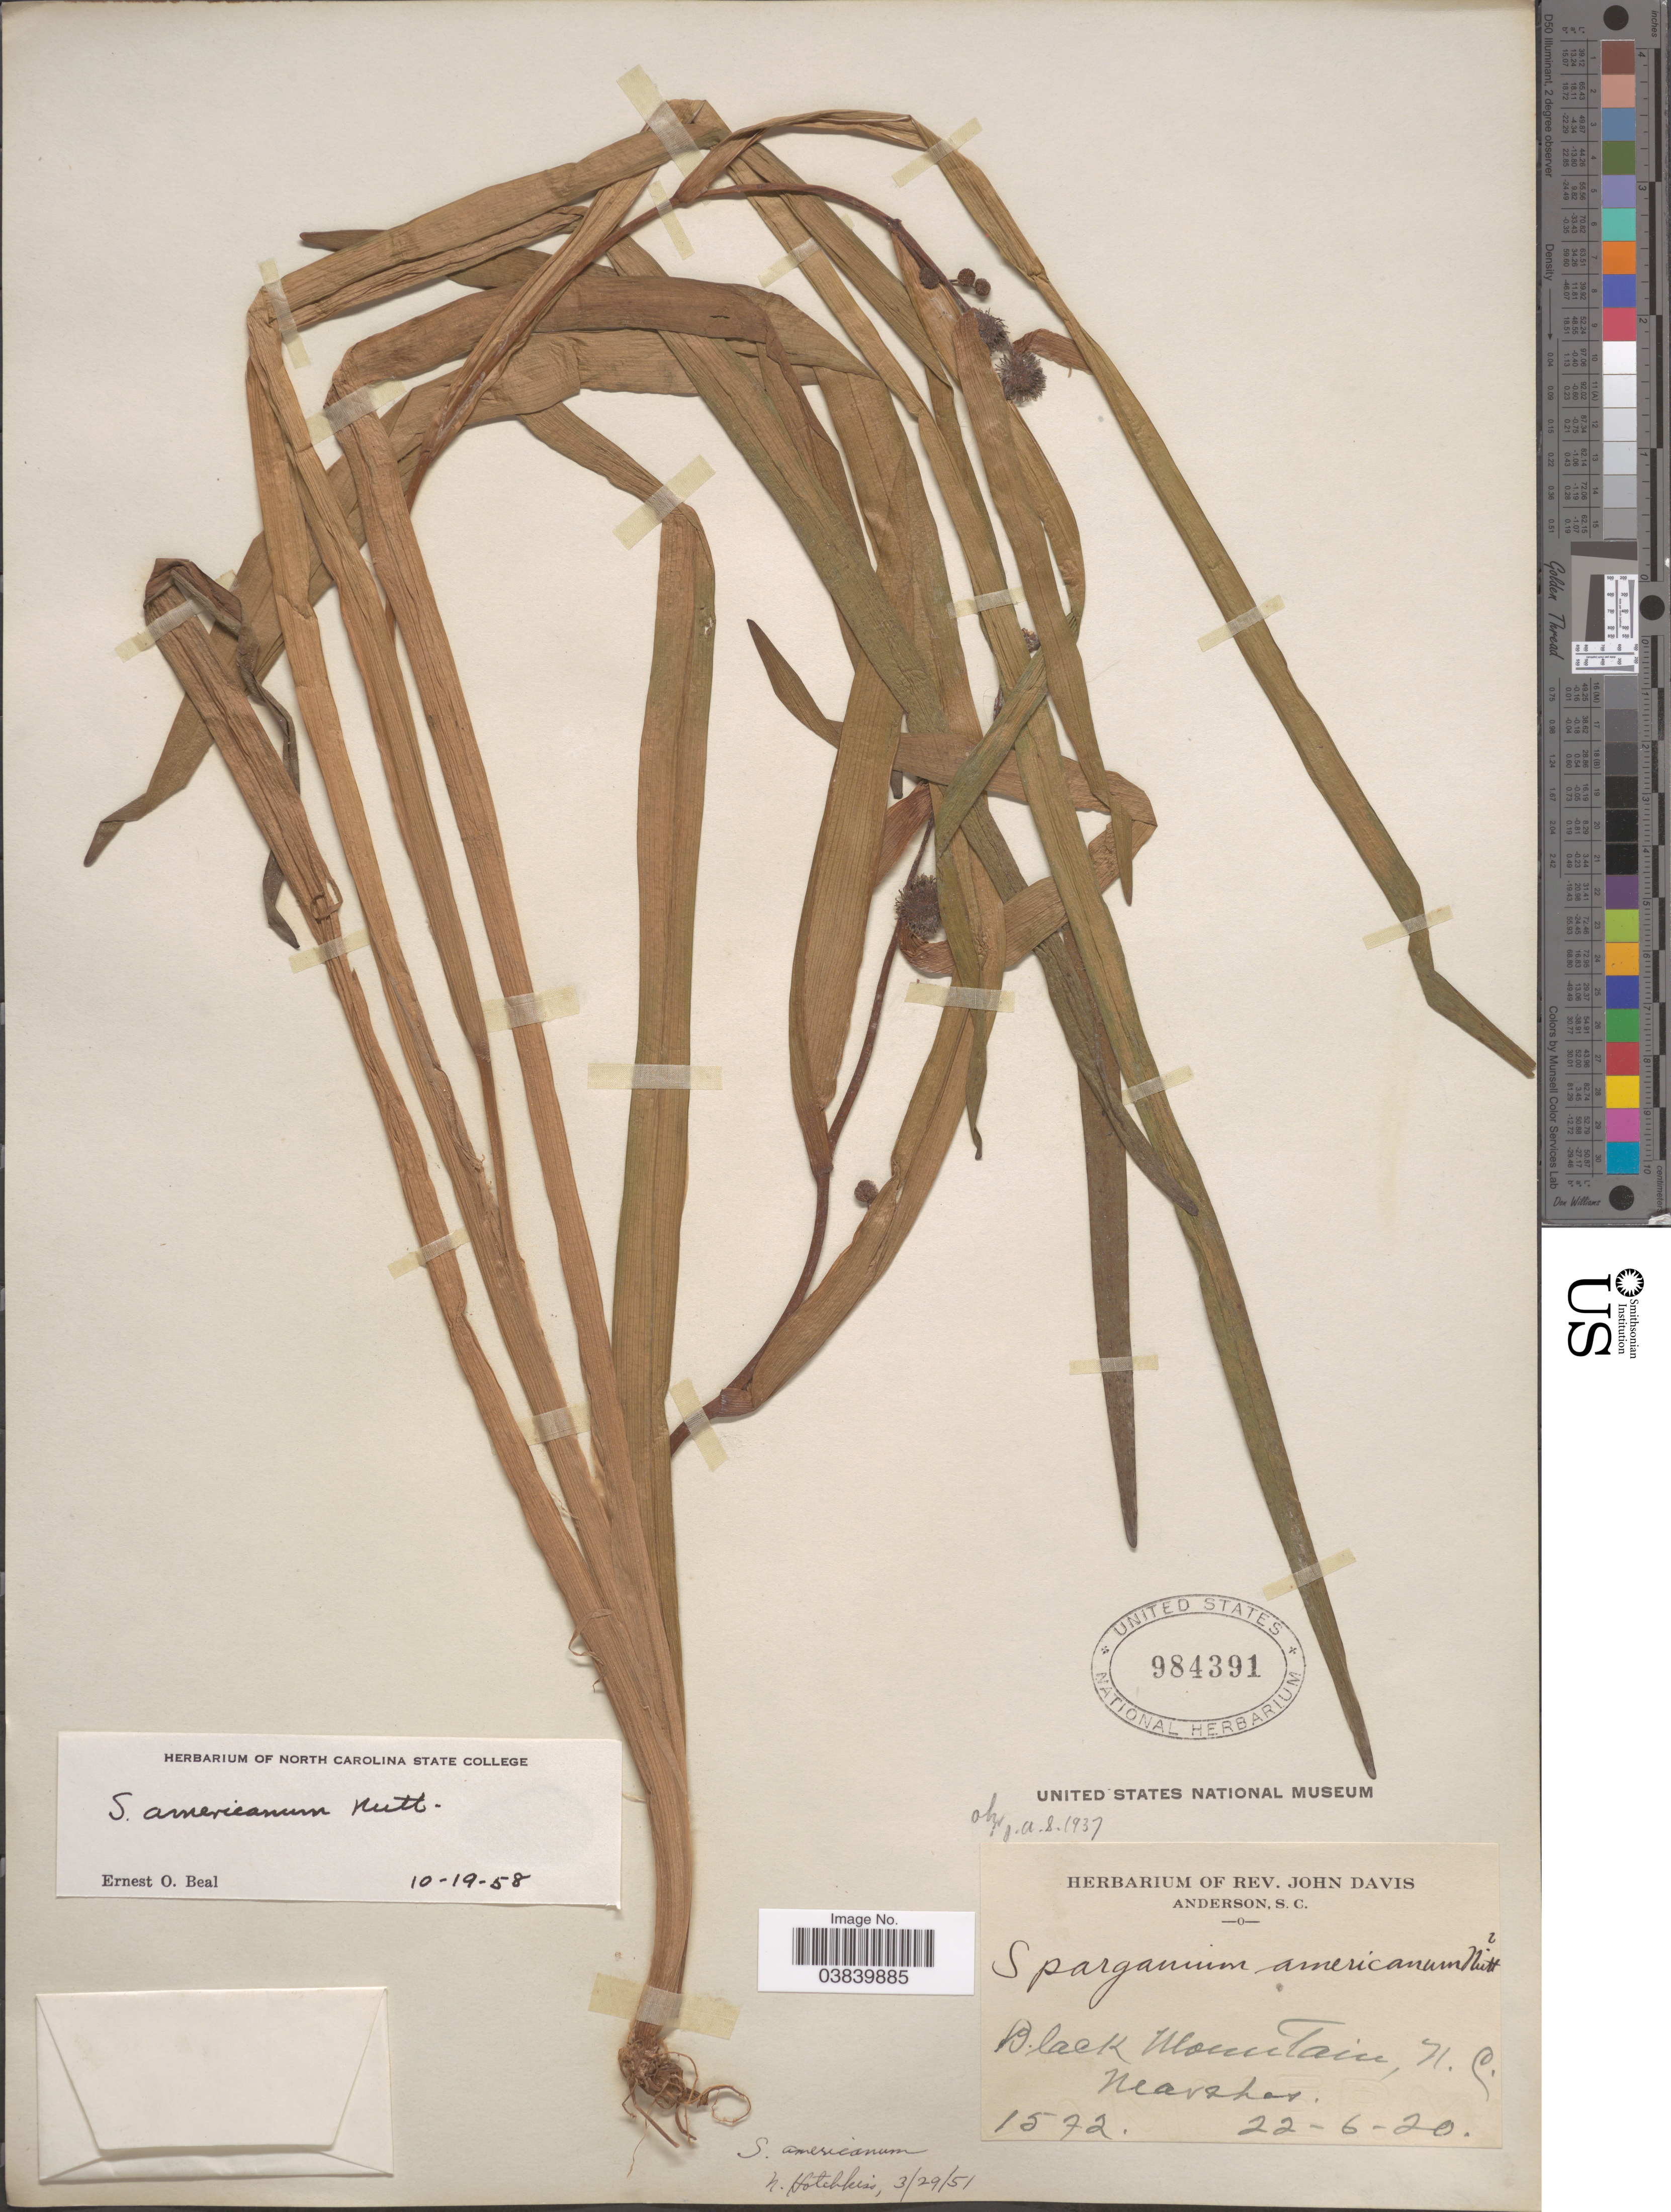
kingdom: Plantae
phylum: Tracheophyta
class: Liliopsida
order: Poales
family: Typhaceae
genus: Sparganium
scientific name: Sparganium americanum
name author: Nutt.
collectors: ex herb. Rev. John Davis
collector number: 1572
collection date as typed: Transcribed d/m/y: 22/6/20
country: United States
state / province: North Carolina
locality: Black Mountain. Marshes.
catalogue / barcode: US 984391